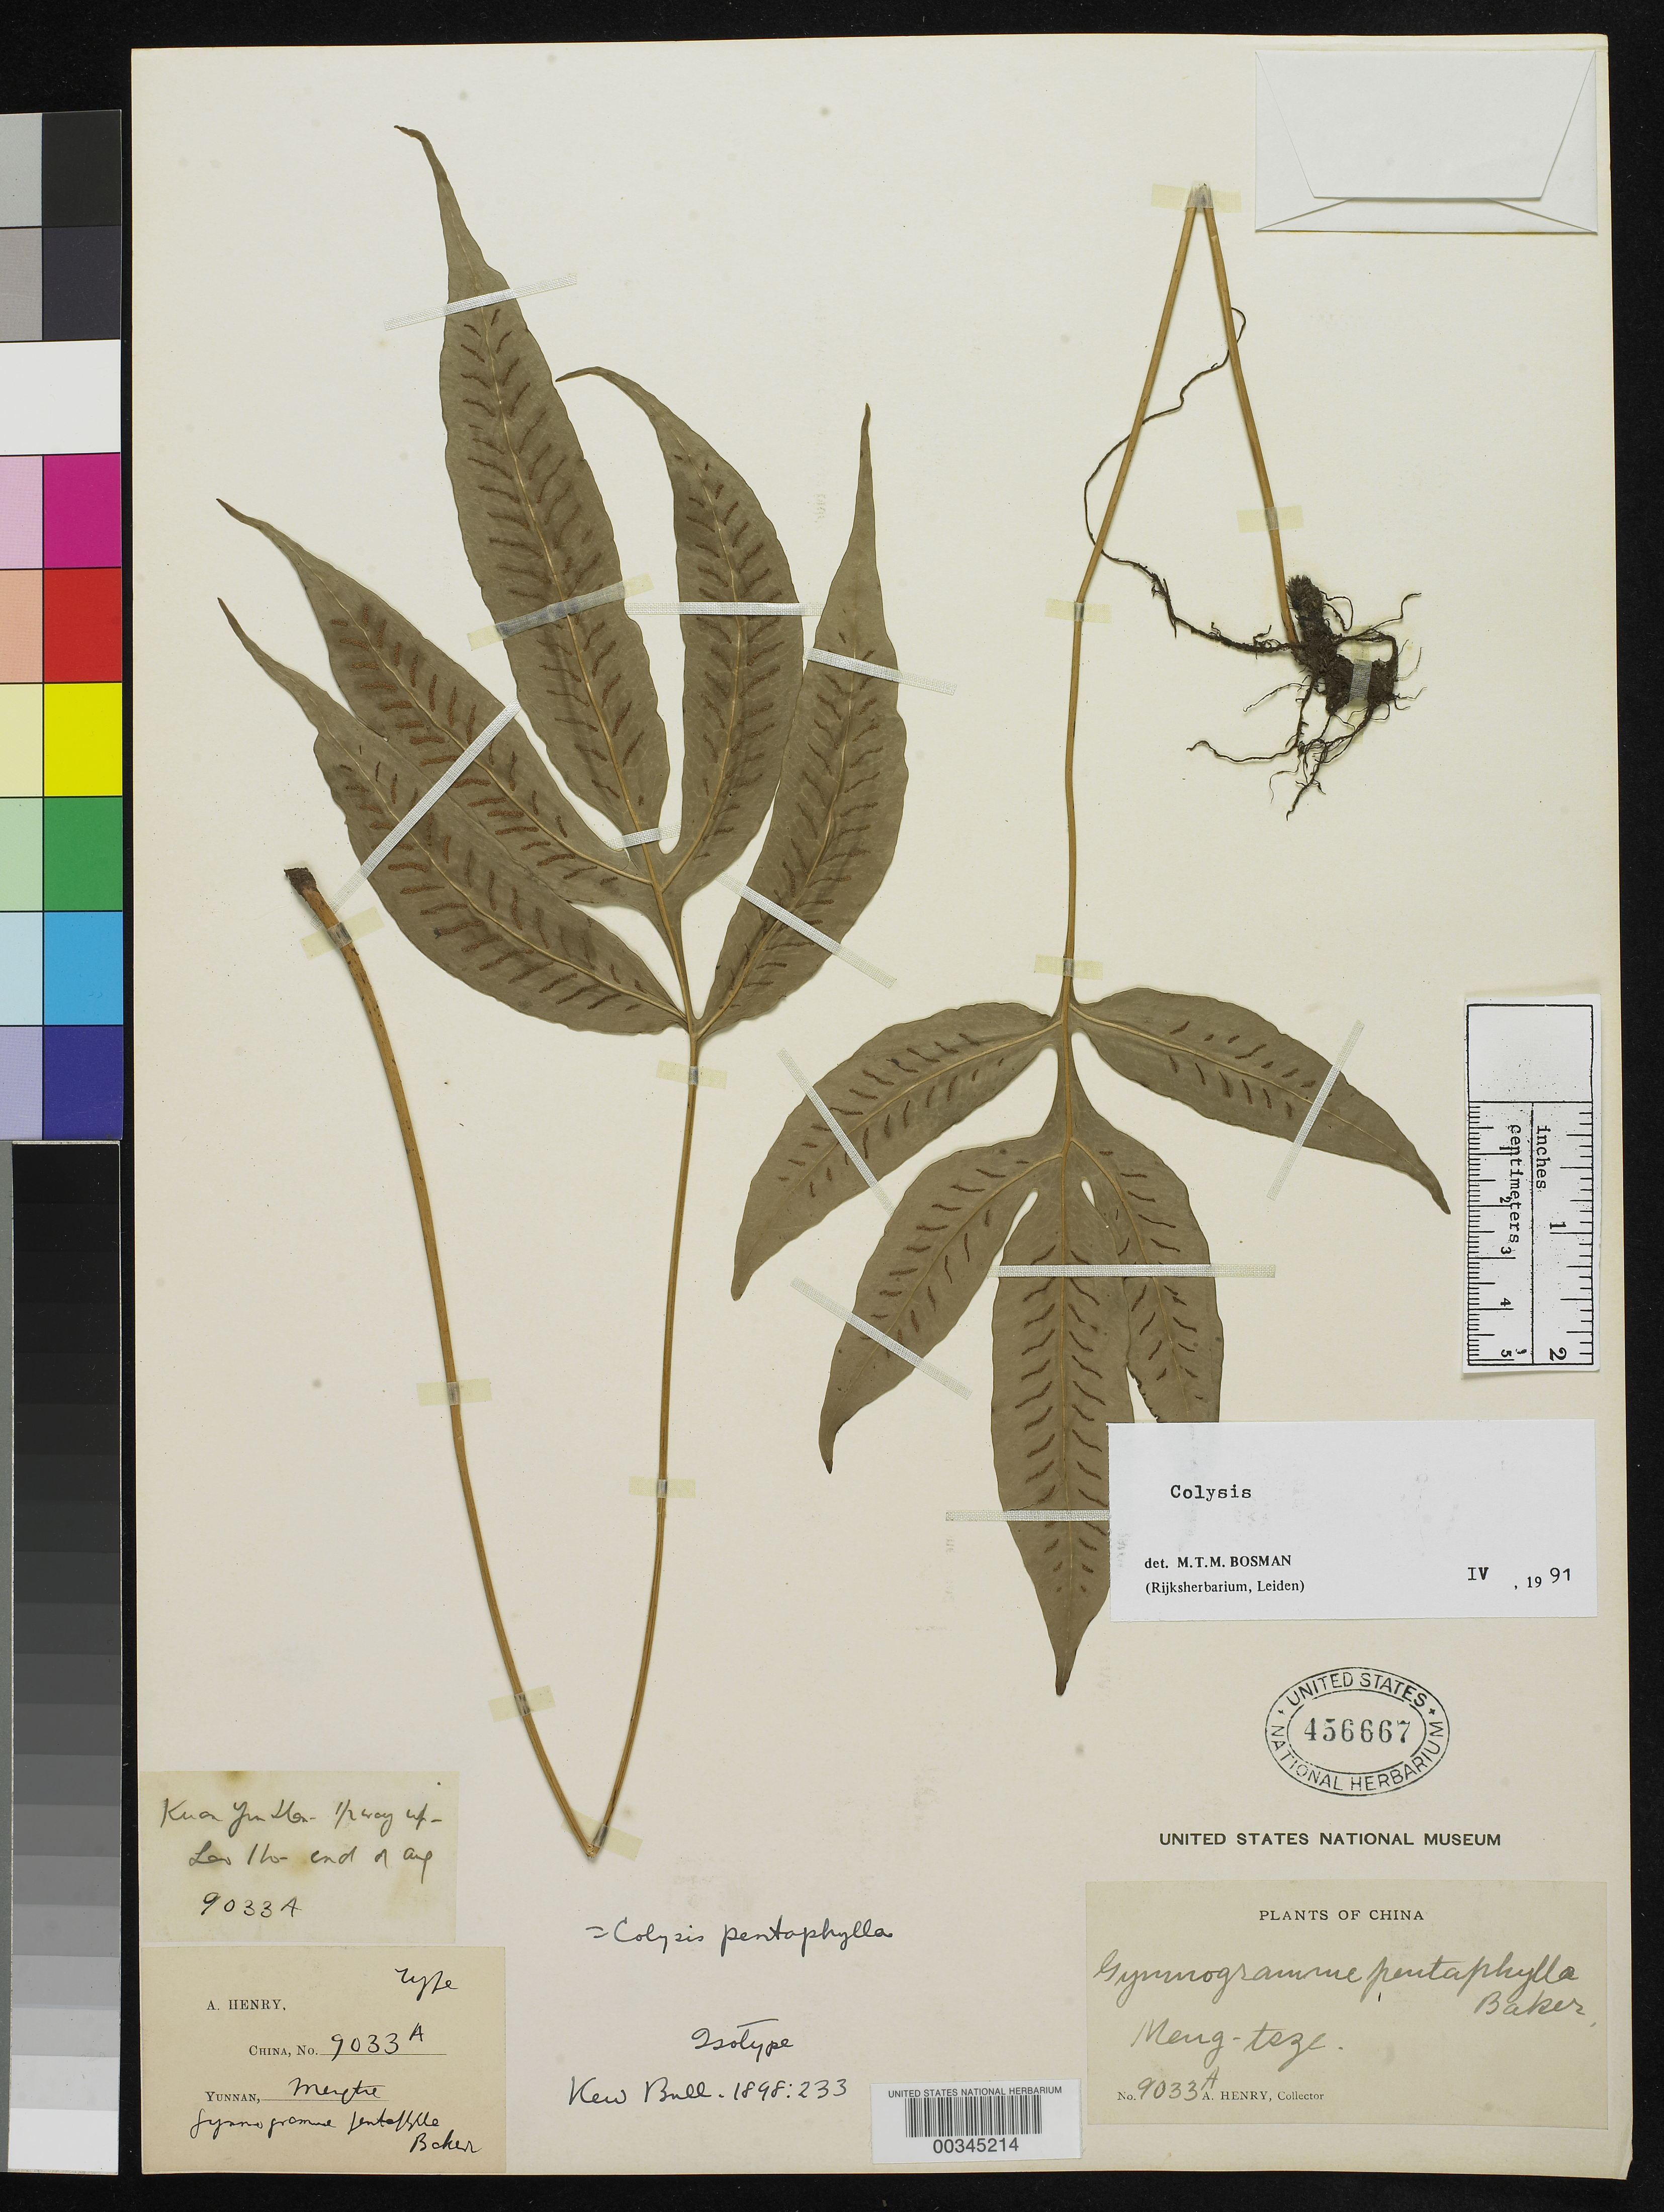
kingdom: Plantae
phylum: Tracheophyta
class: Polypodiopsida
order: Polypodiales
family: Pteridaceae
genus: Gymnogramma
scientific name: Gymnogramma pentaphylla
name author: Baker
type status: Type Collection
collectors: A. Henry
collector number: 9033 A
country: China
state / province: Yunnan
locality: Mengtze [Meng-tsze]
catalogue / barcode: US 456667